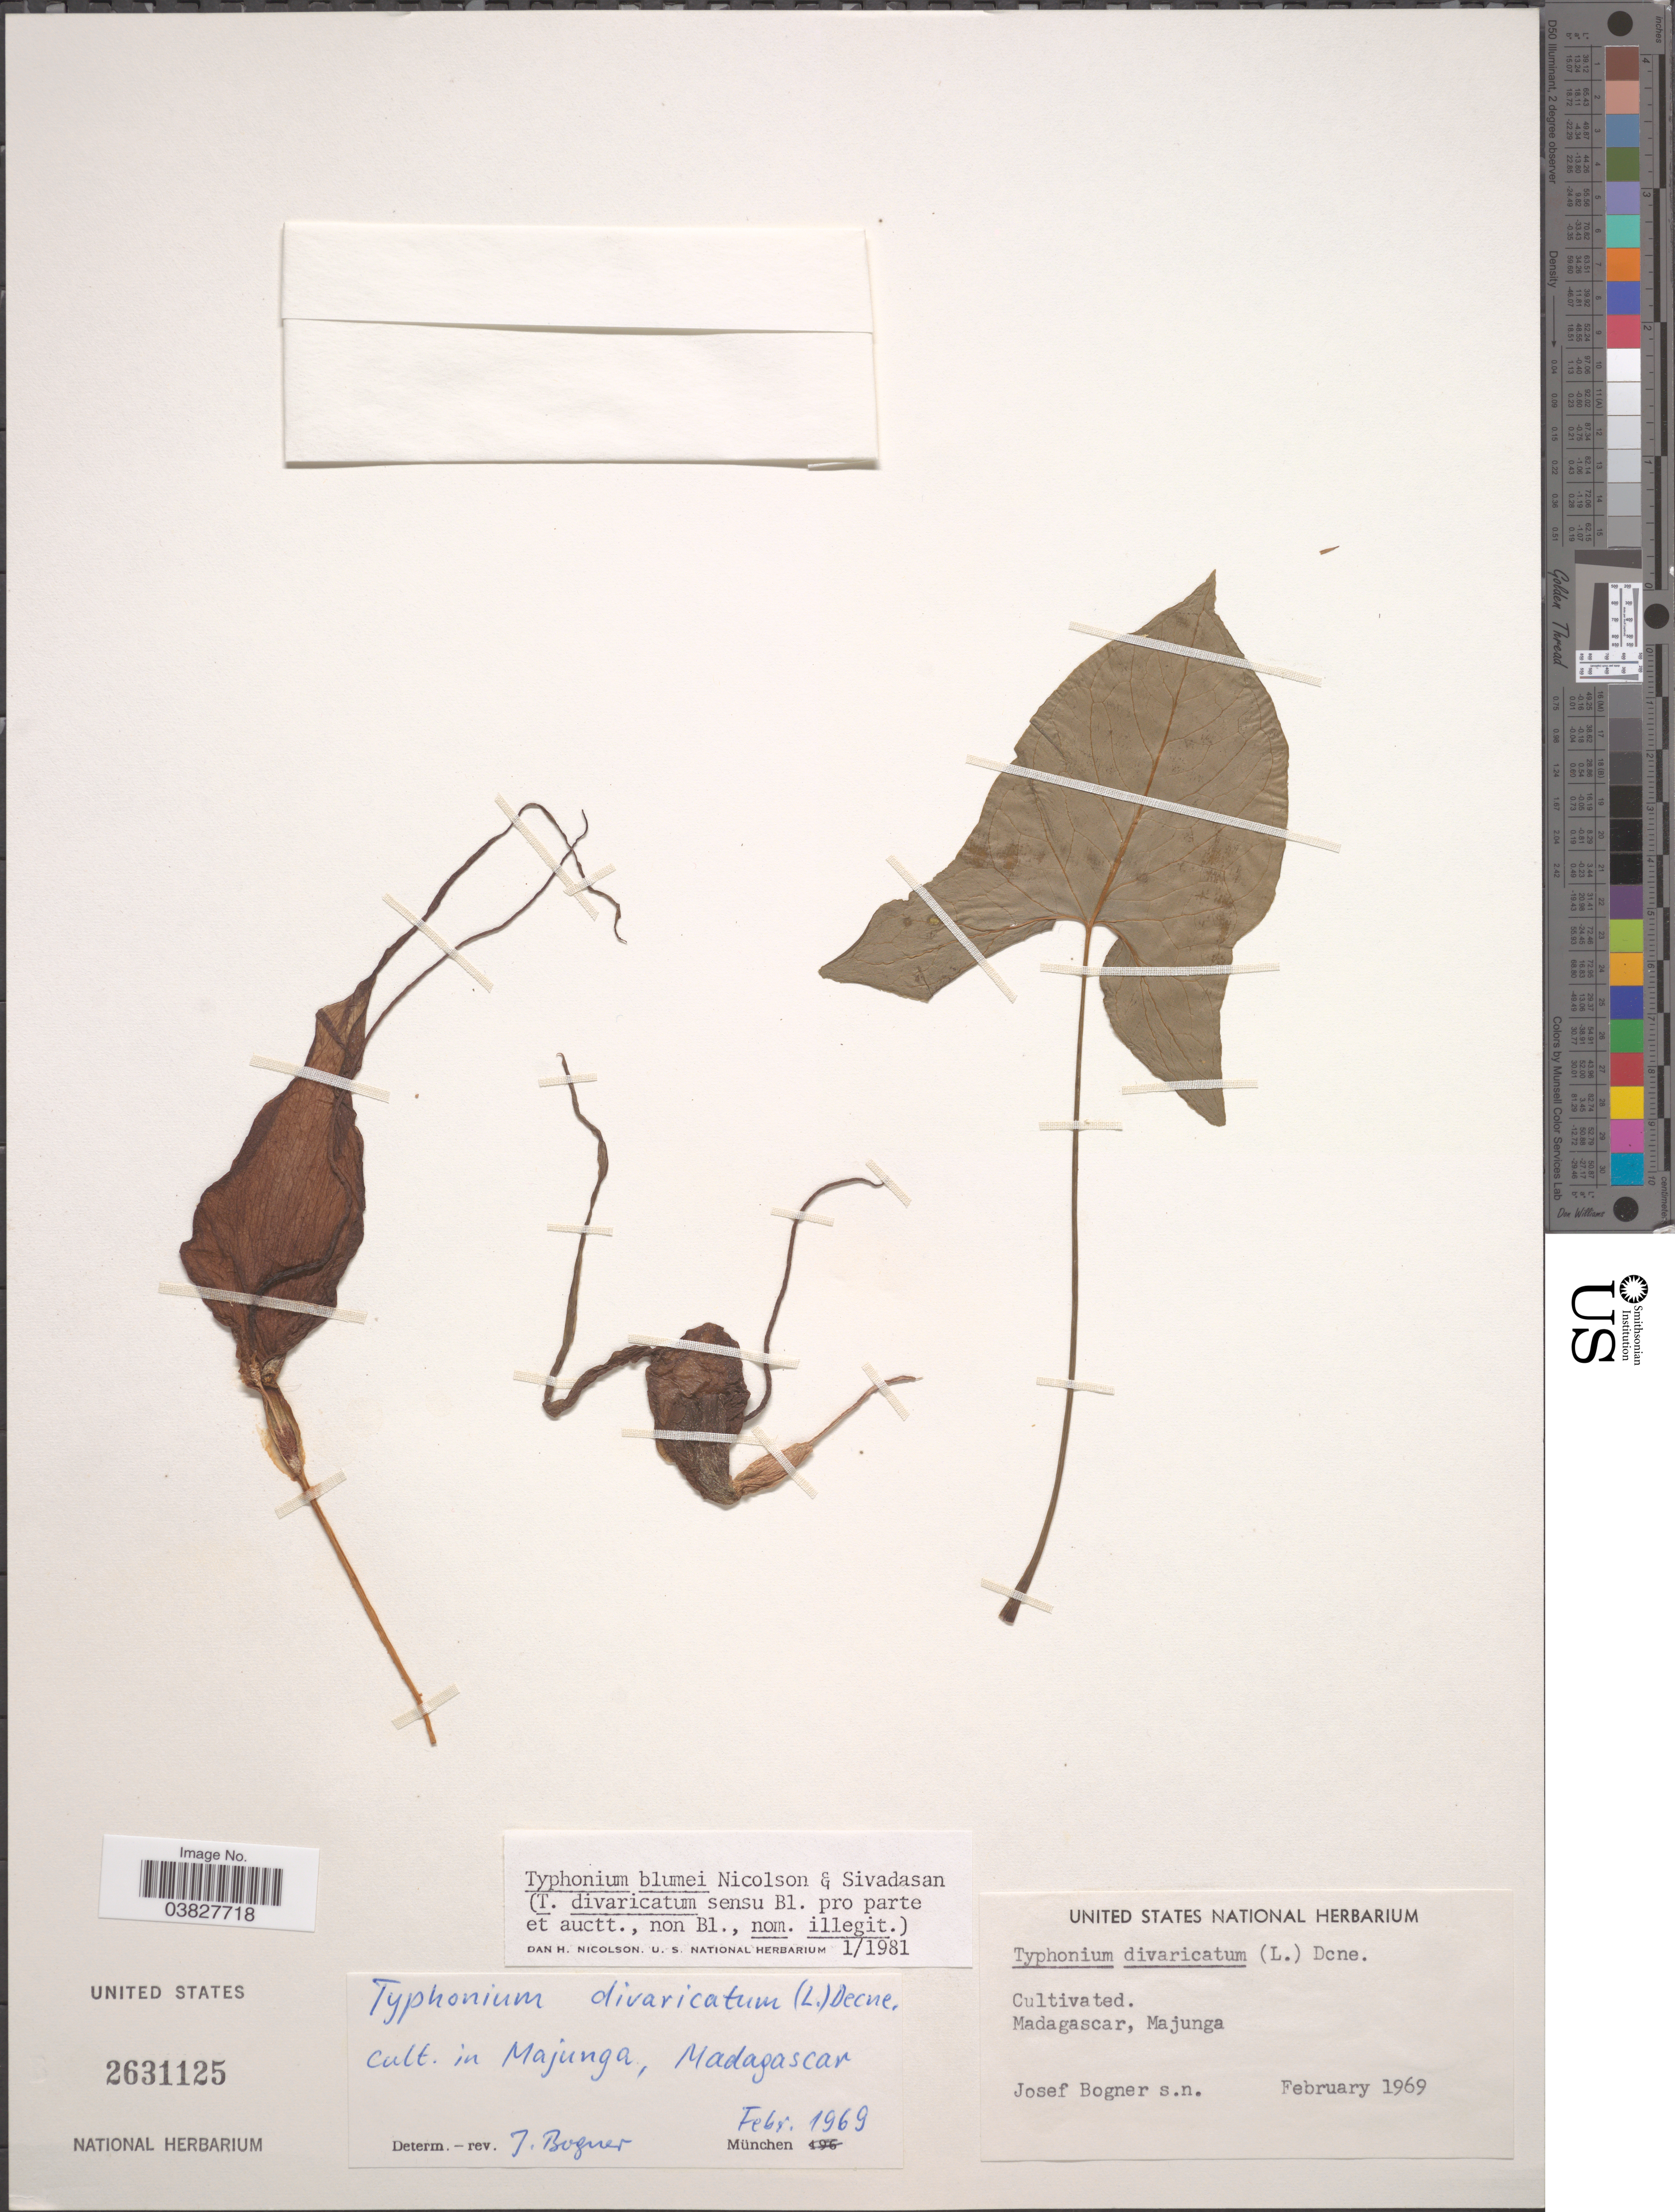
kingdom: Plantae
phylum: Tracheophyta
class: Liliopsida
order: Alismatales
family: Araceae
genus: Typhonium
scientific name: Typhonium blumei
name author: Nicolson & Sivad.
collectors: J. Bogner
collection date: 1969-02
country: Madagascar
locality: Majunga.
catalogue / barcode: US 2631125